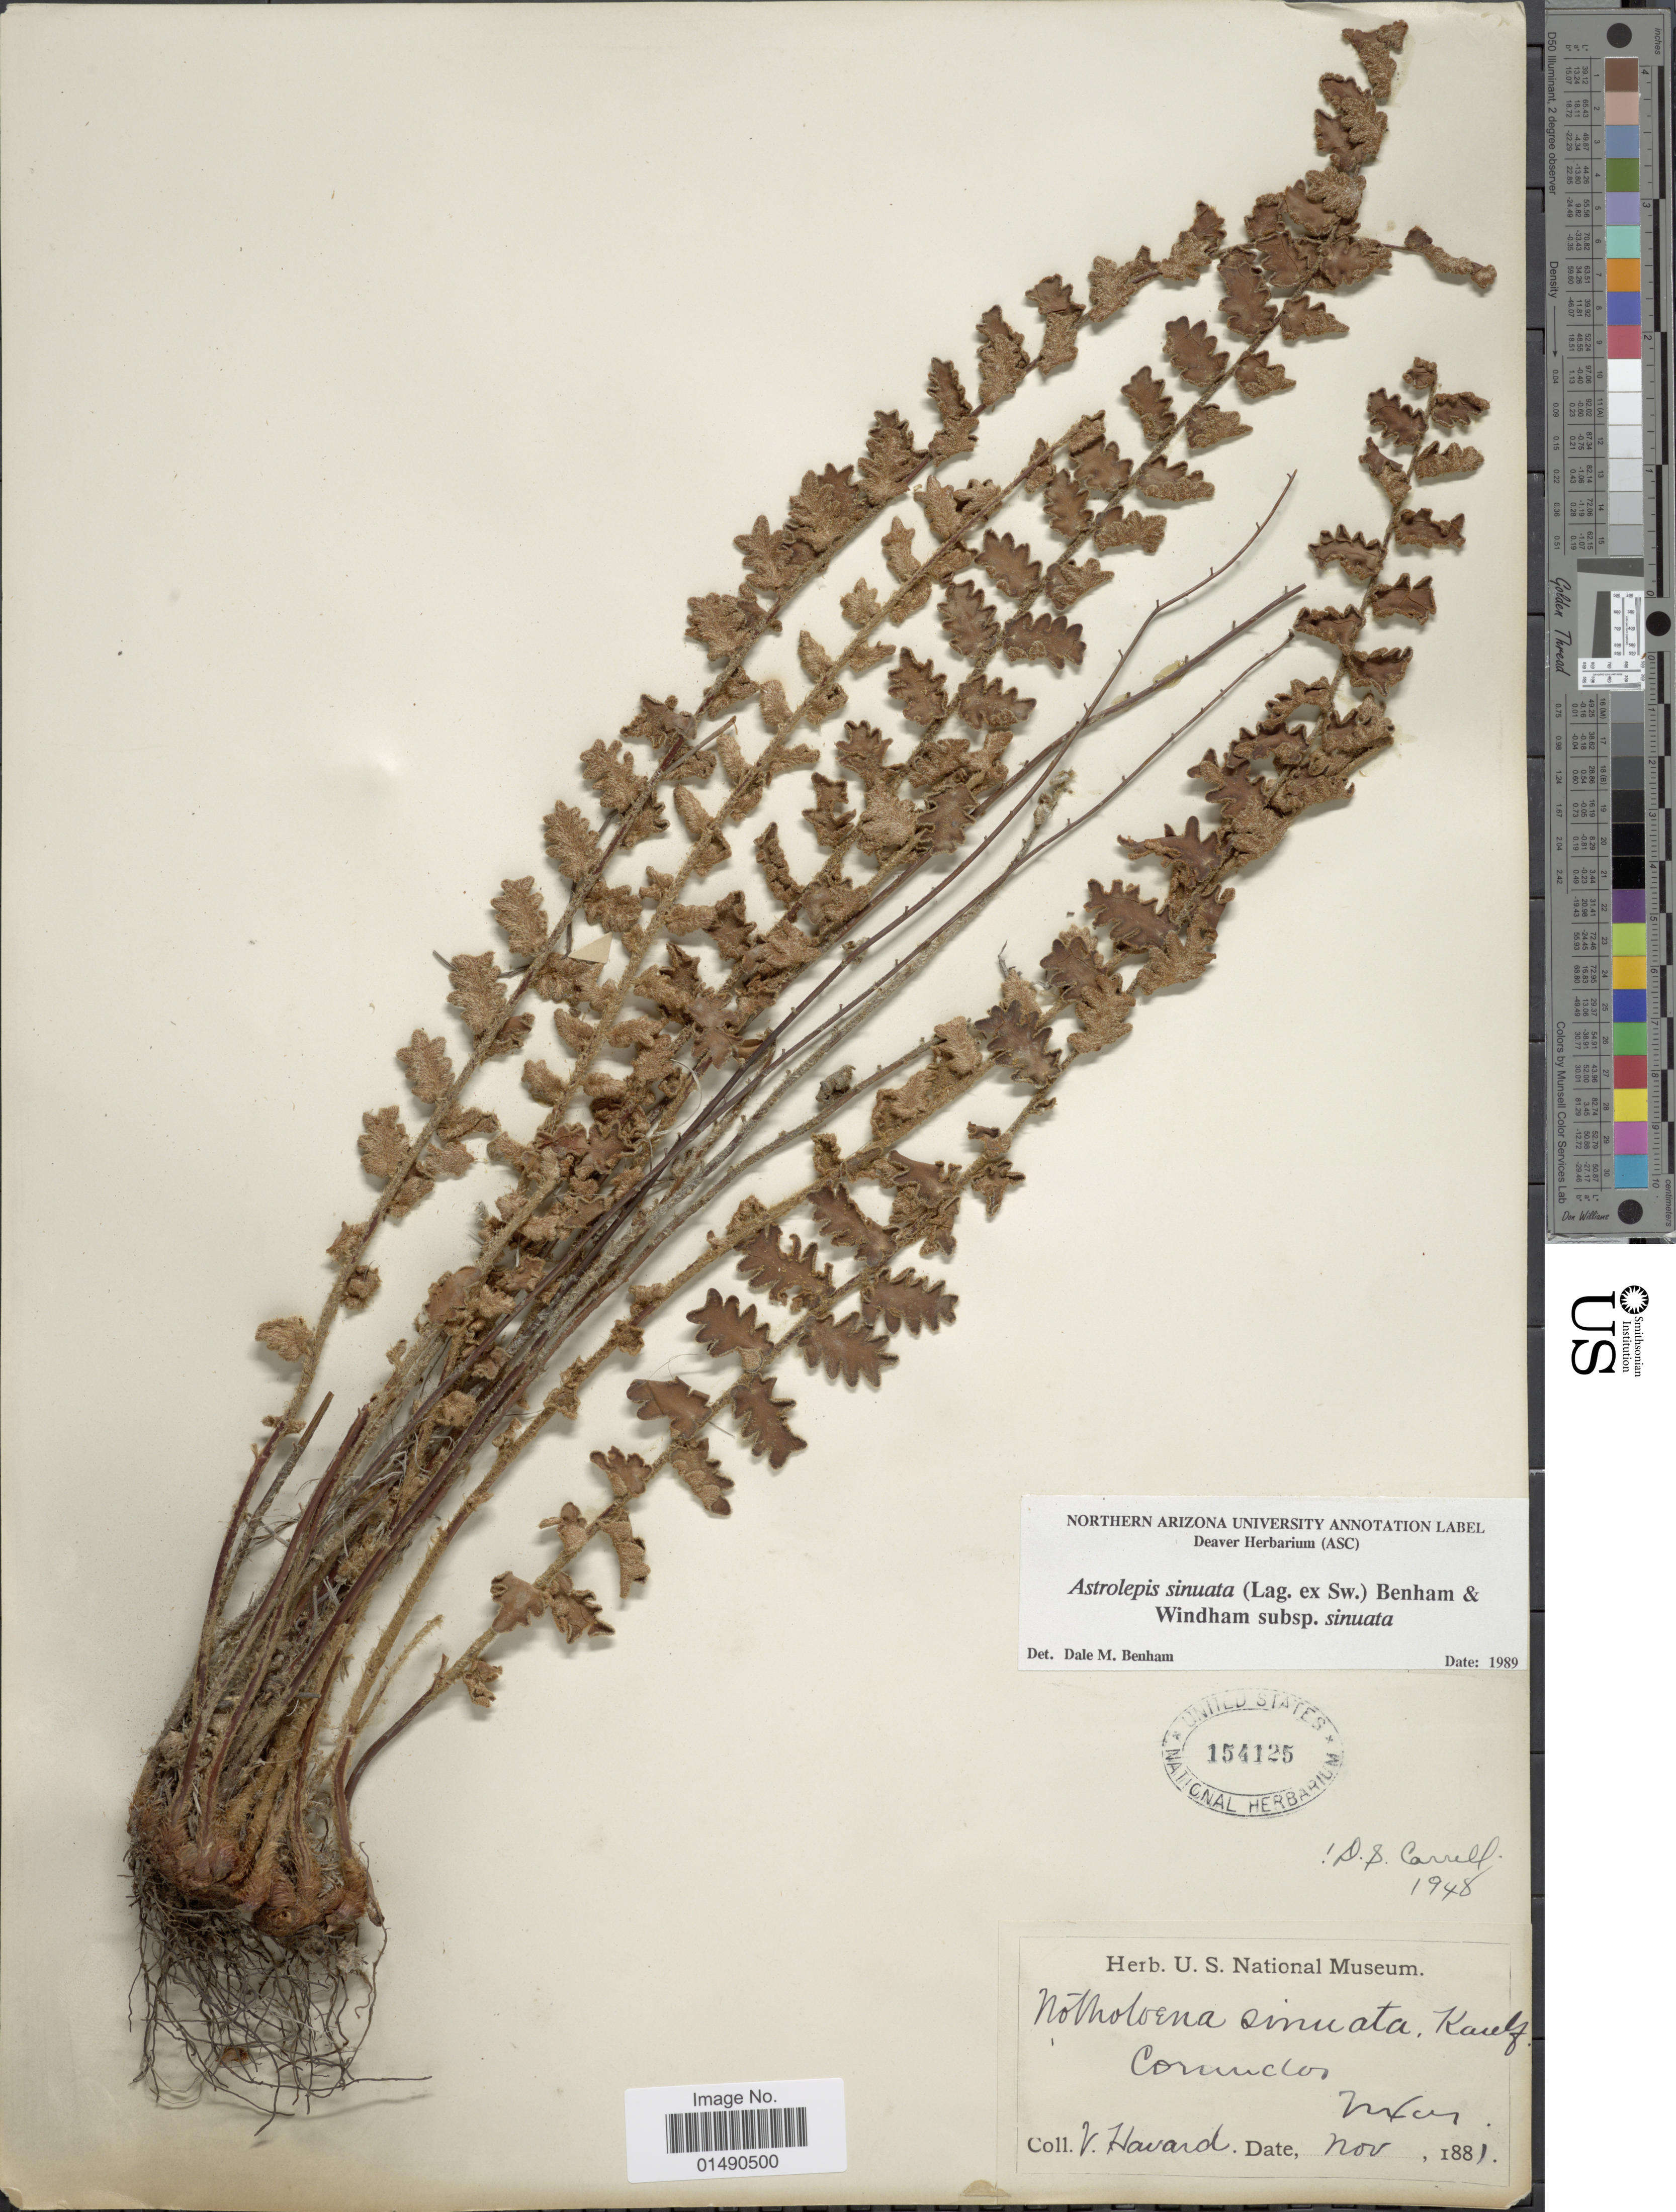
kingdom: Plantae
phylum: Tracheophyta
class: Polypodiopsida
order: Polypodiales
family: Pteridaceae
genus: Astrolepis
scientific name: Astrolepis sinuata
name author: (Lag. ex Sw.) D.M. Benham & Windham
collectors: V. Havard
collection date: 1881-11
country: United States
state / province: Texas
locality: Cornudas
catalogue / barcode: US 154125